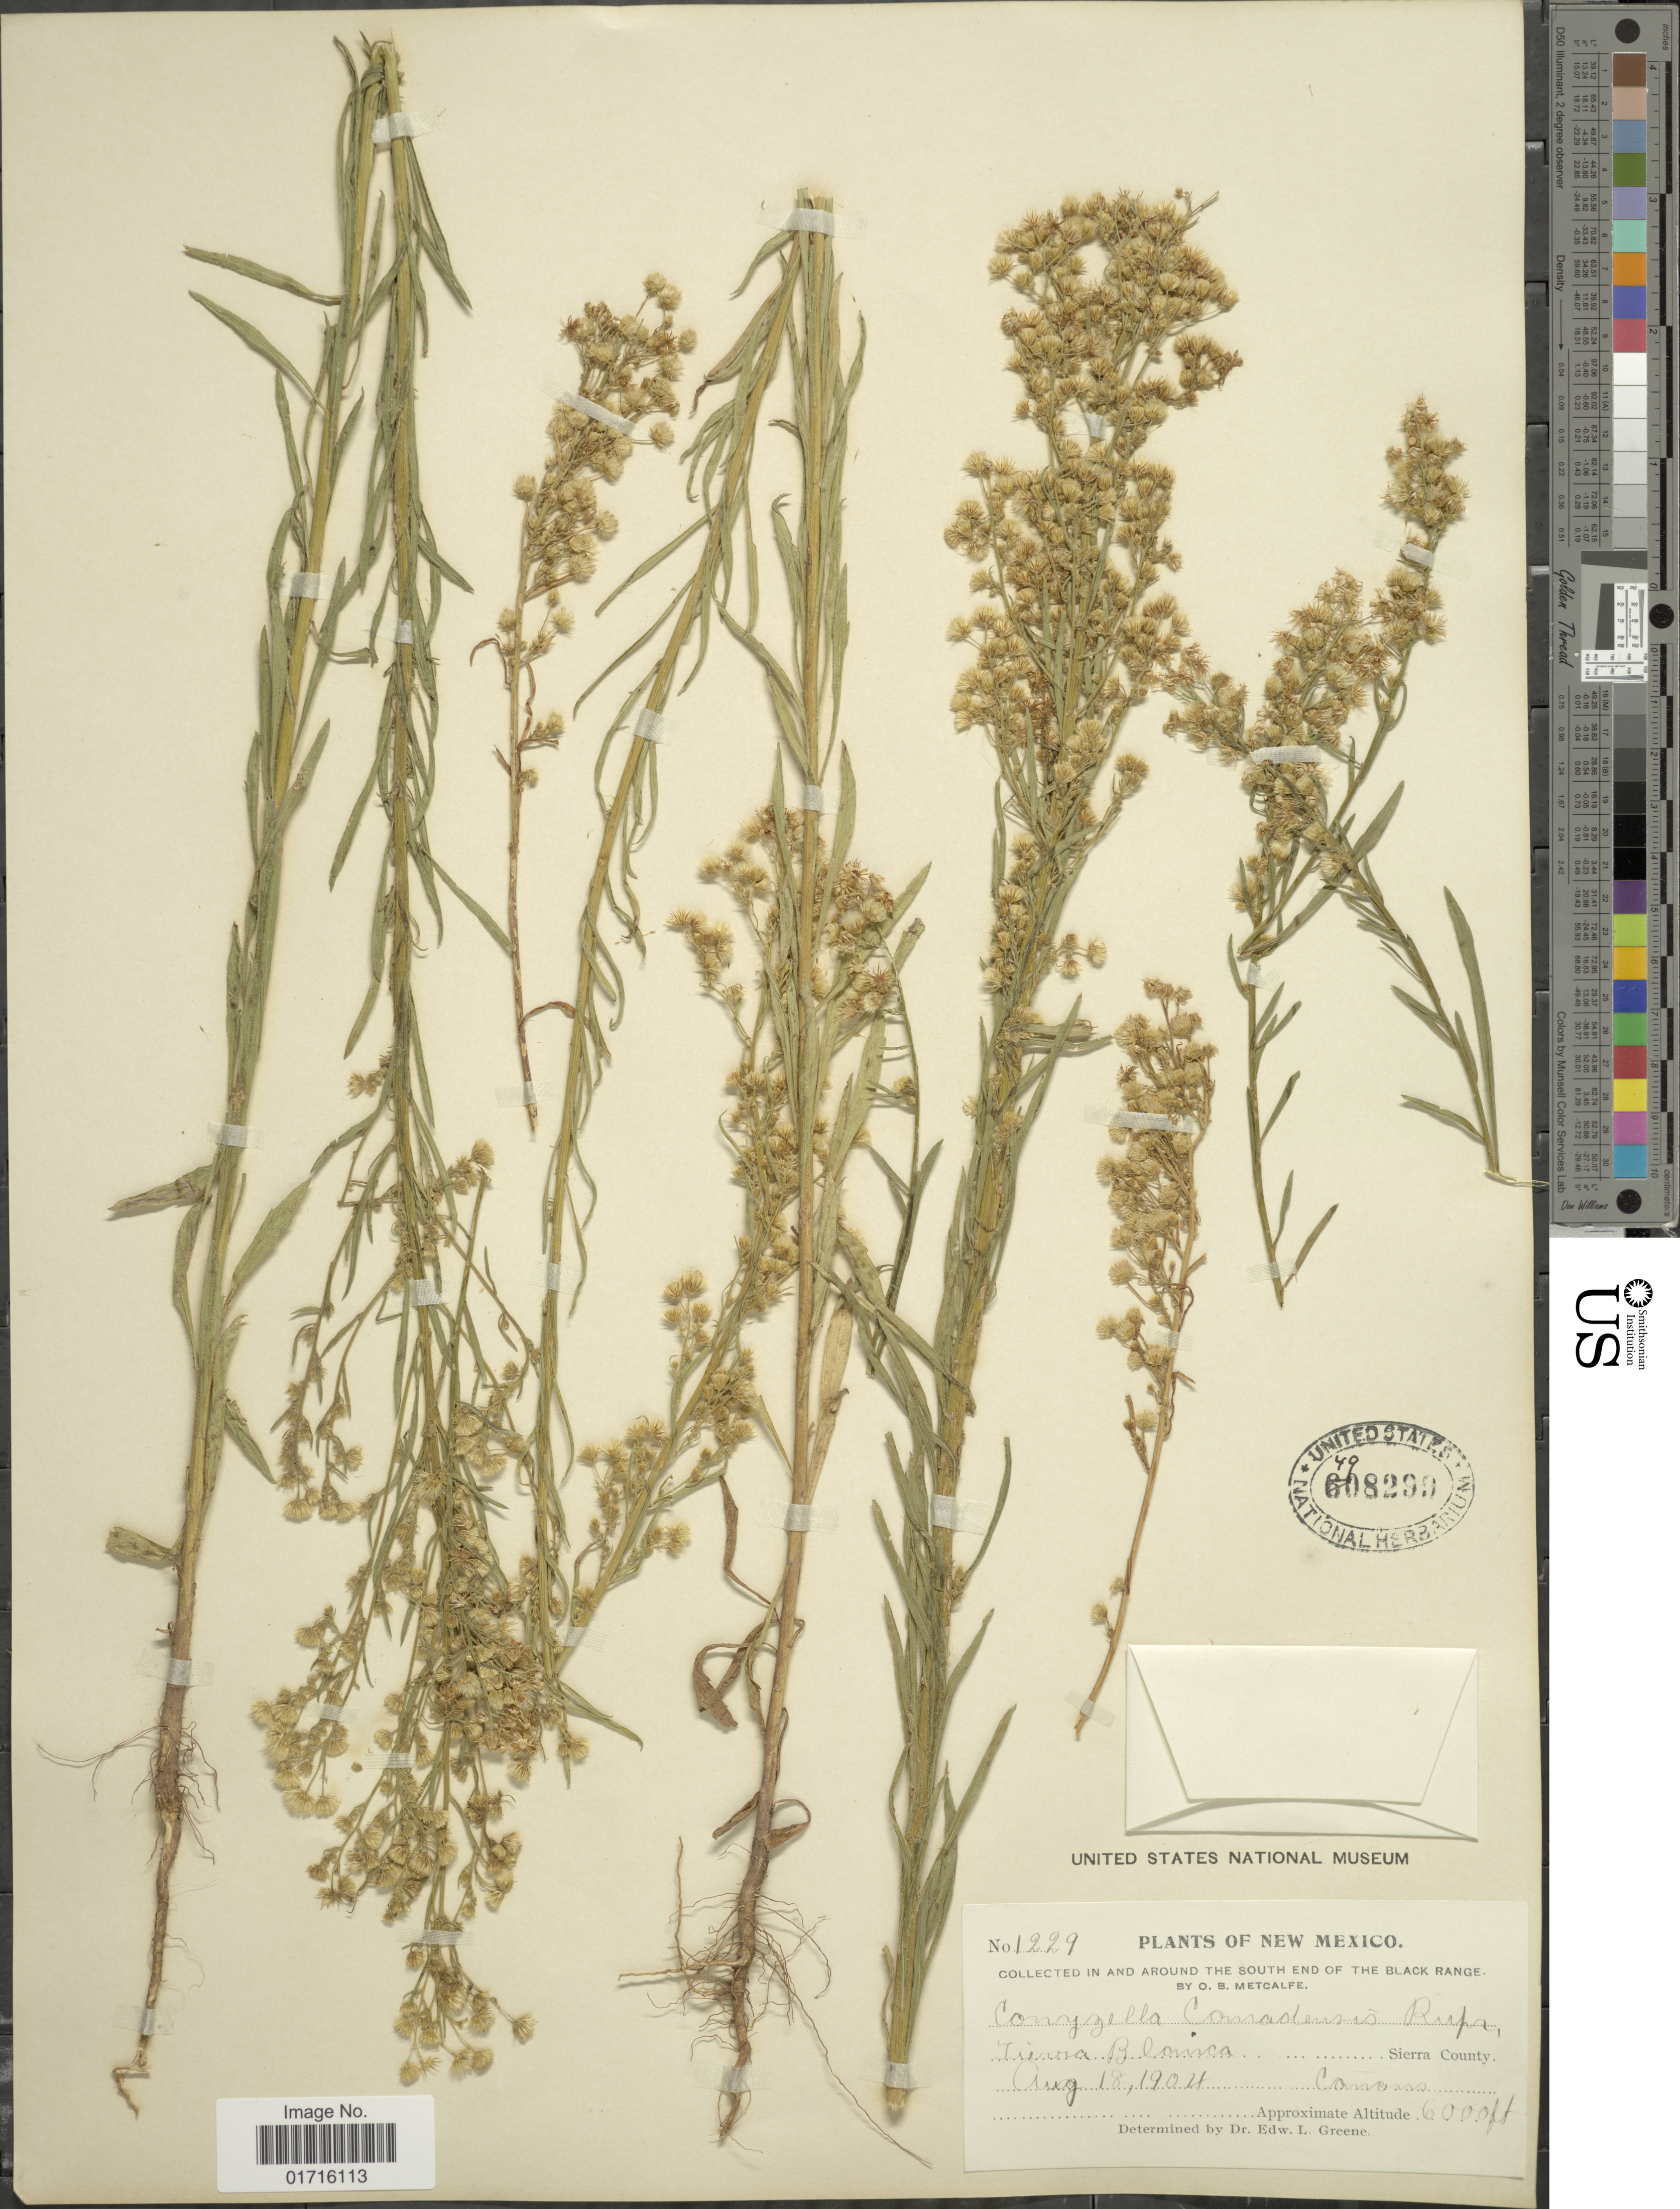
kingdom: Plantae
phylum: Tracheophyta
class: Magnoliopsida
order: Asterales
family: Asteraceae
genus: Conyza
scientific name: Conyza canadensis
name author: (L.) Cronq.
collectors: O. B. Metcalfe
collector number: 1229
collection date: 1904-08-18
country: United States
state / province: New Mexico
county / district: Sierra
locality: Cañons, Tierra Blanca, south end of the Black Range, Sierra County.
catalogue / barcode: US 498299